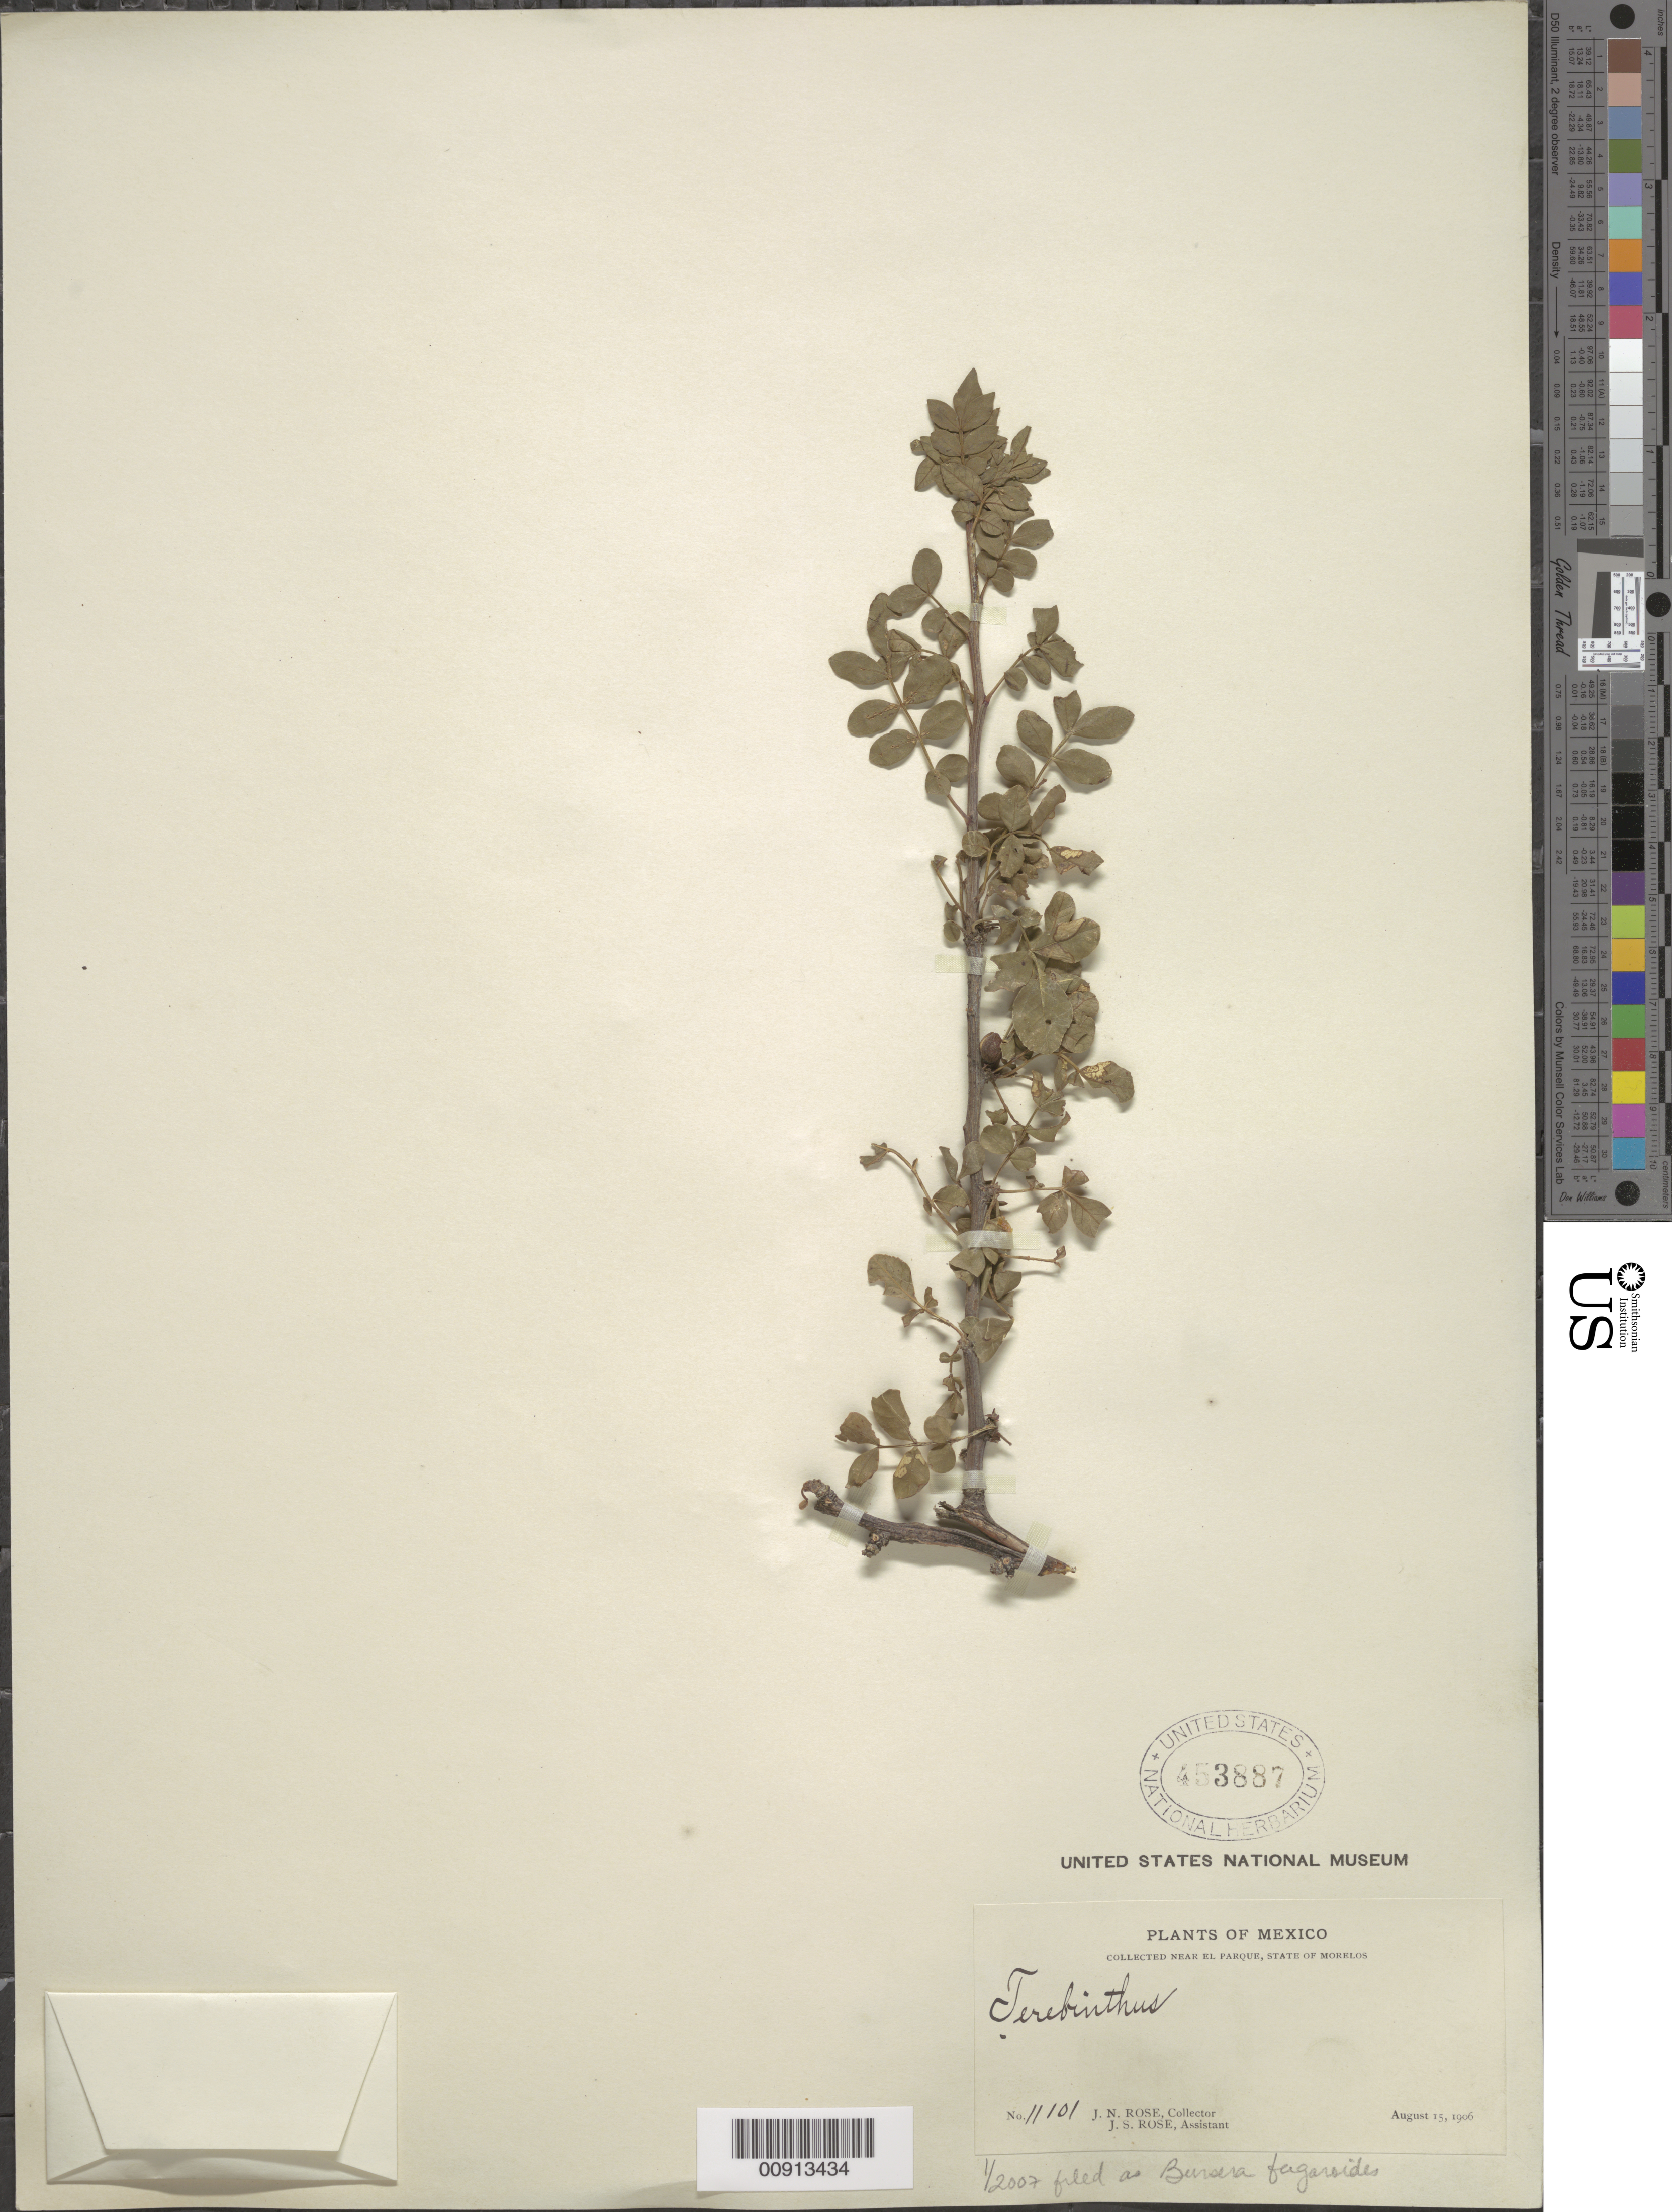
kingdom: Plantae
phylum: Tracheophyta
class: Magnoliopsida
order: Sapindales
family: Burseraceae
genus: Bursera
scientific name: Bursera inaguensis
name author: Britton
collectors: J. N. Rose & J. S. Rose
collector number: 11101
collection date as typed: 15 Aug 1906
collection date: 1906-08-15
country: Mexico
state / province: Morelos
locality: Near El Parque, State of Morelos.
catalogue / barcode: US 453887